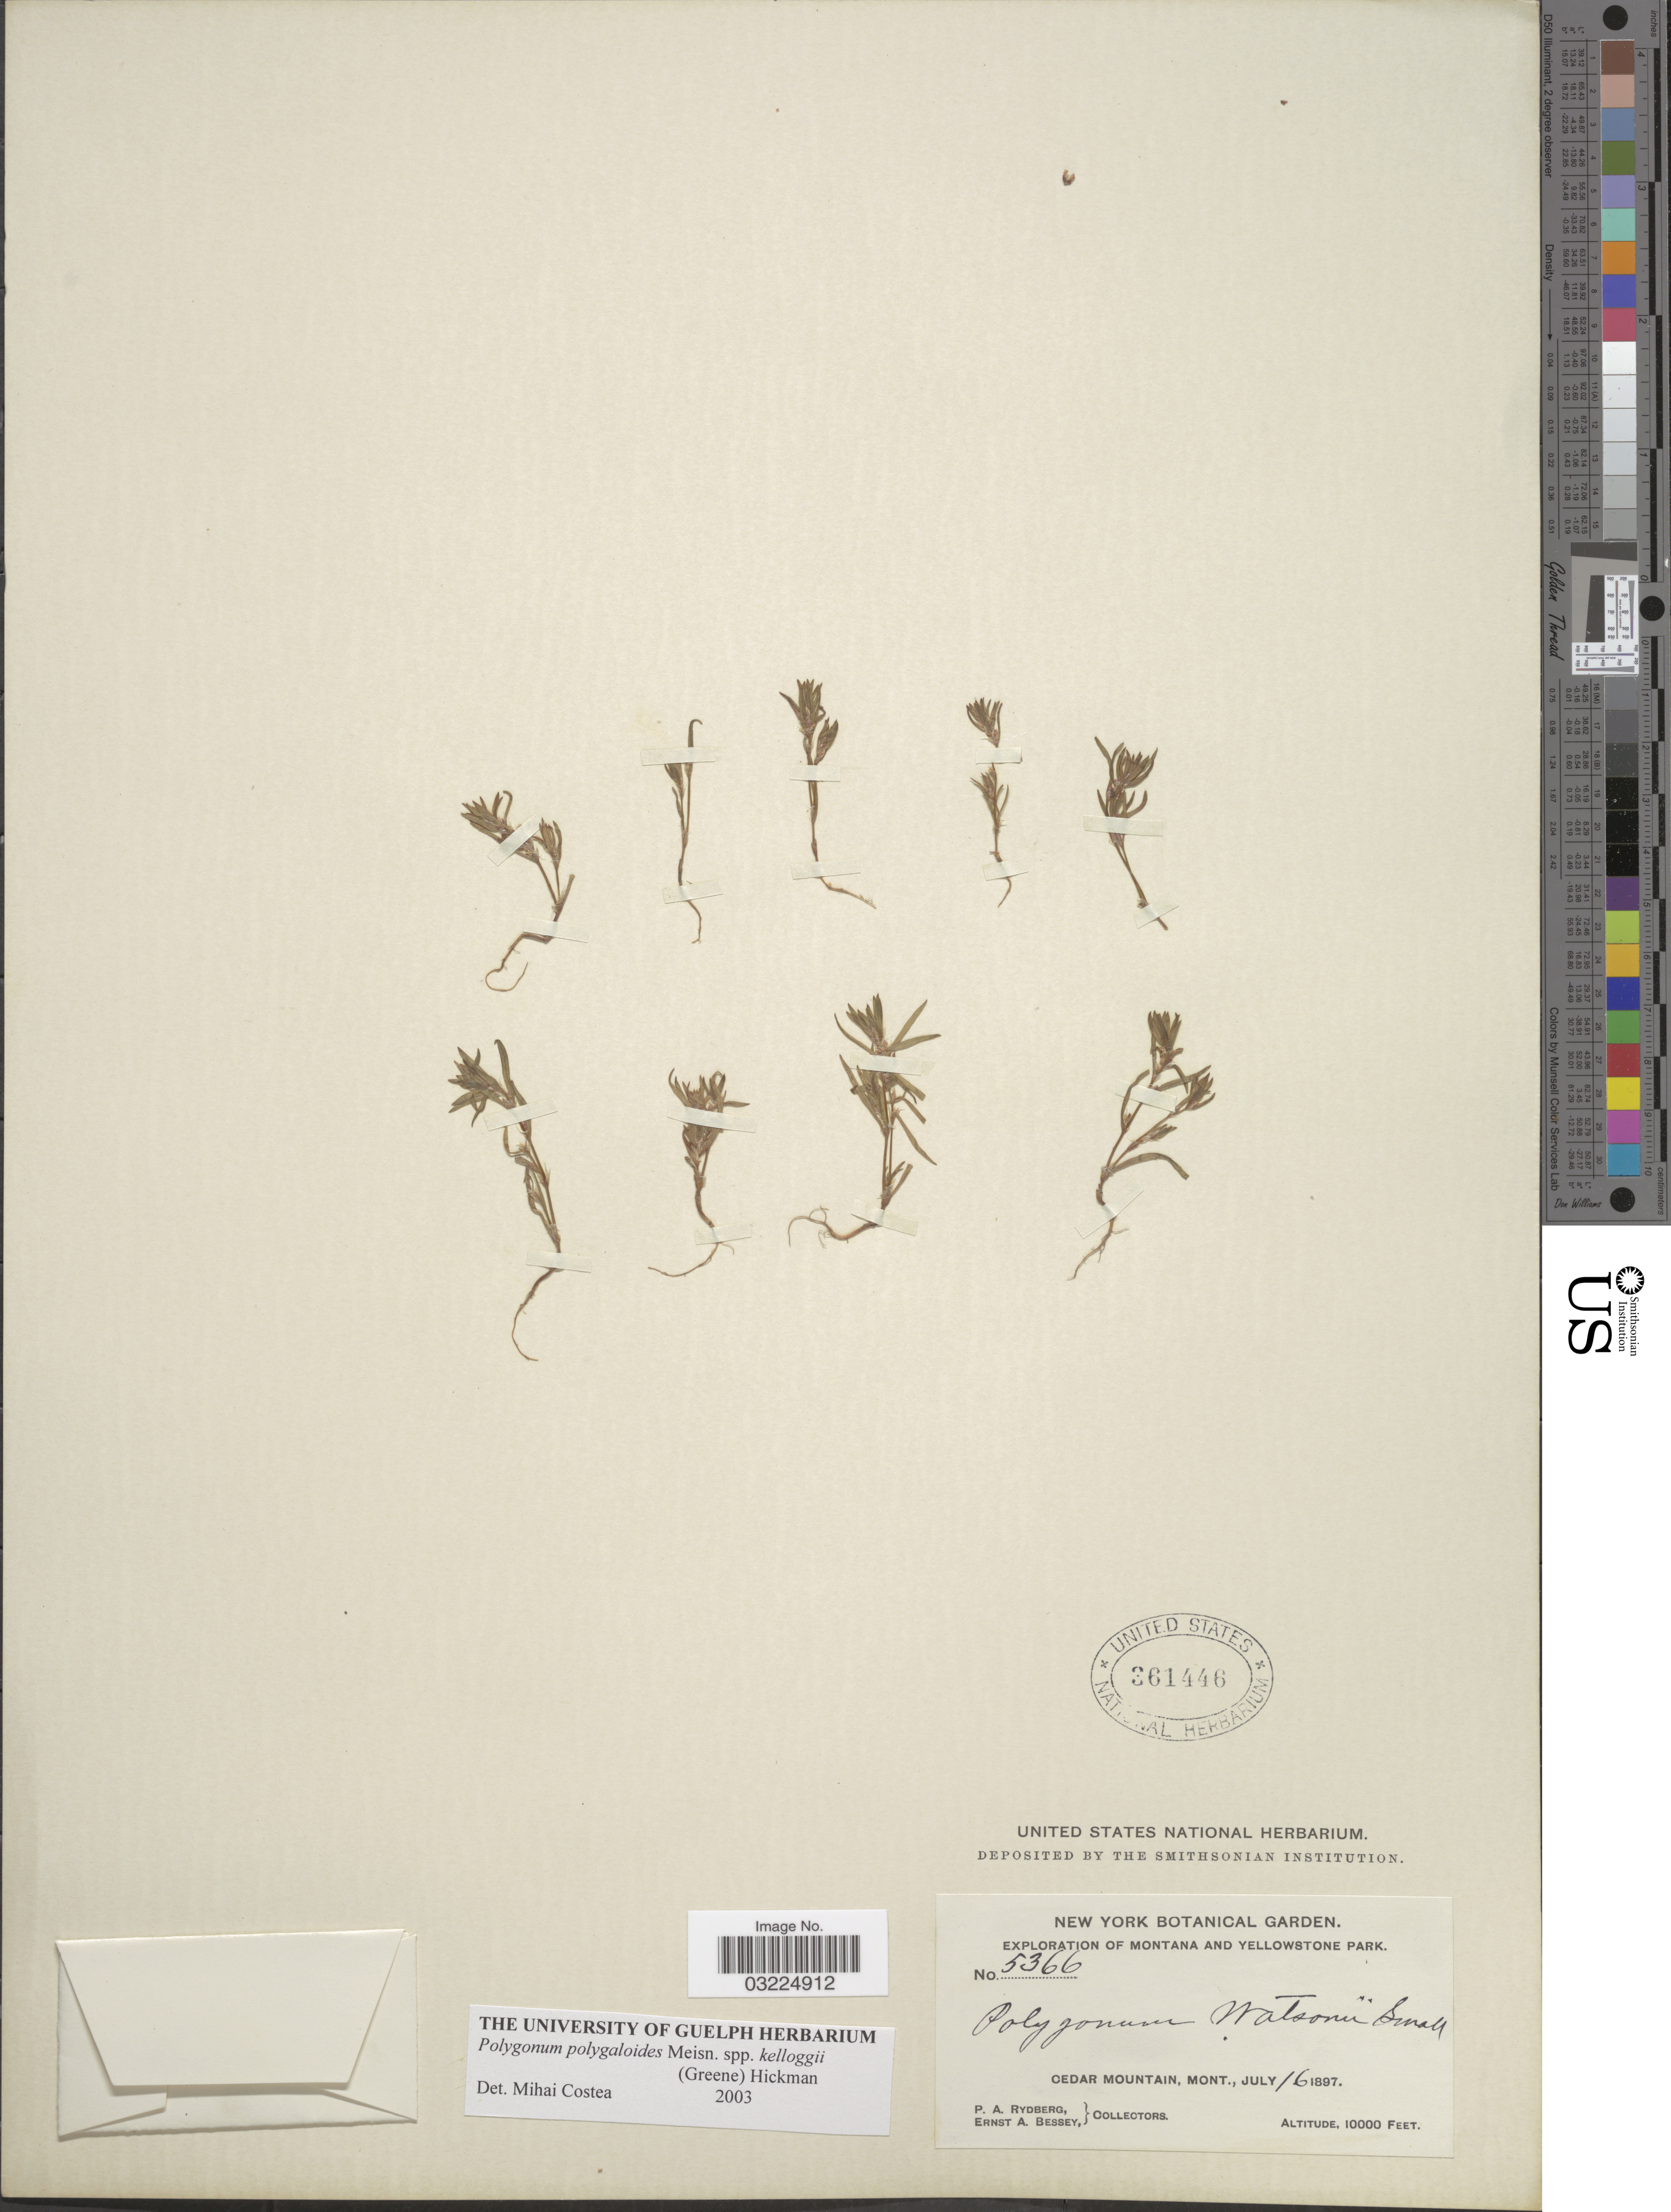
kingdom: Plantae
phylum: Tracheophyta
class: Magnoliopsida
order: Caryophyllales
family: Polygonaceae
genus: Polygonum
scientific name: Polygonum polygaloides subsp. kelloggii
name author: (Greene) Hickman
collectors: P. A. Rydberg & E. A. Bessey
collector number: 5366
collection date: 1897-07-16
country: United States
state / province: Montana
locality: Yellowstone Park [unsure placement]. Cedar Mountain.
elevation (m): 3048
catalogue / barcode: US 361446